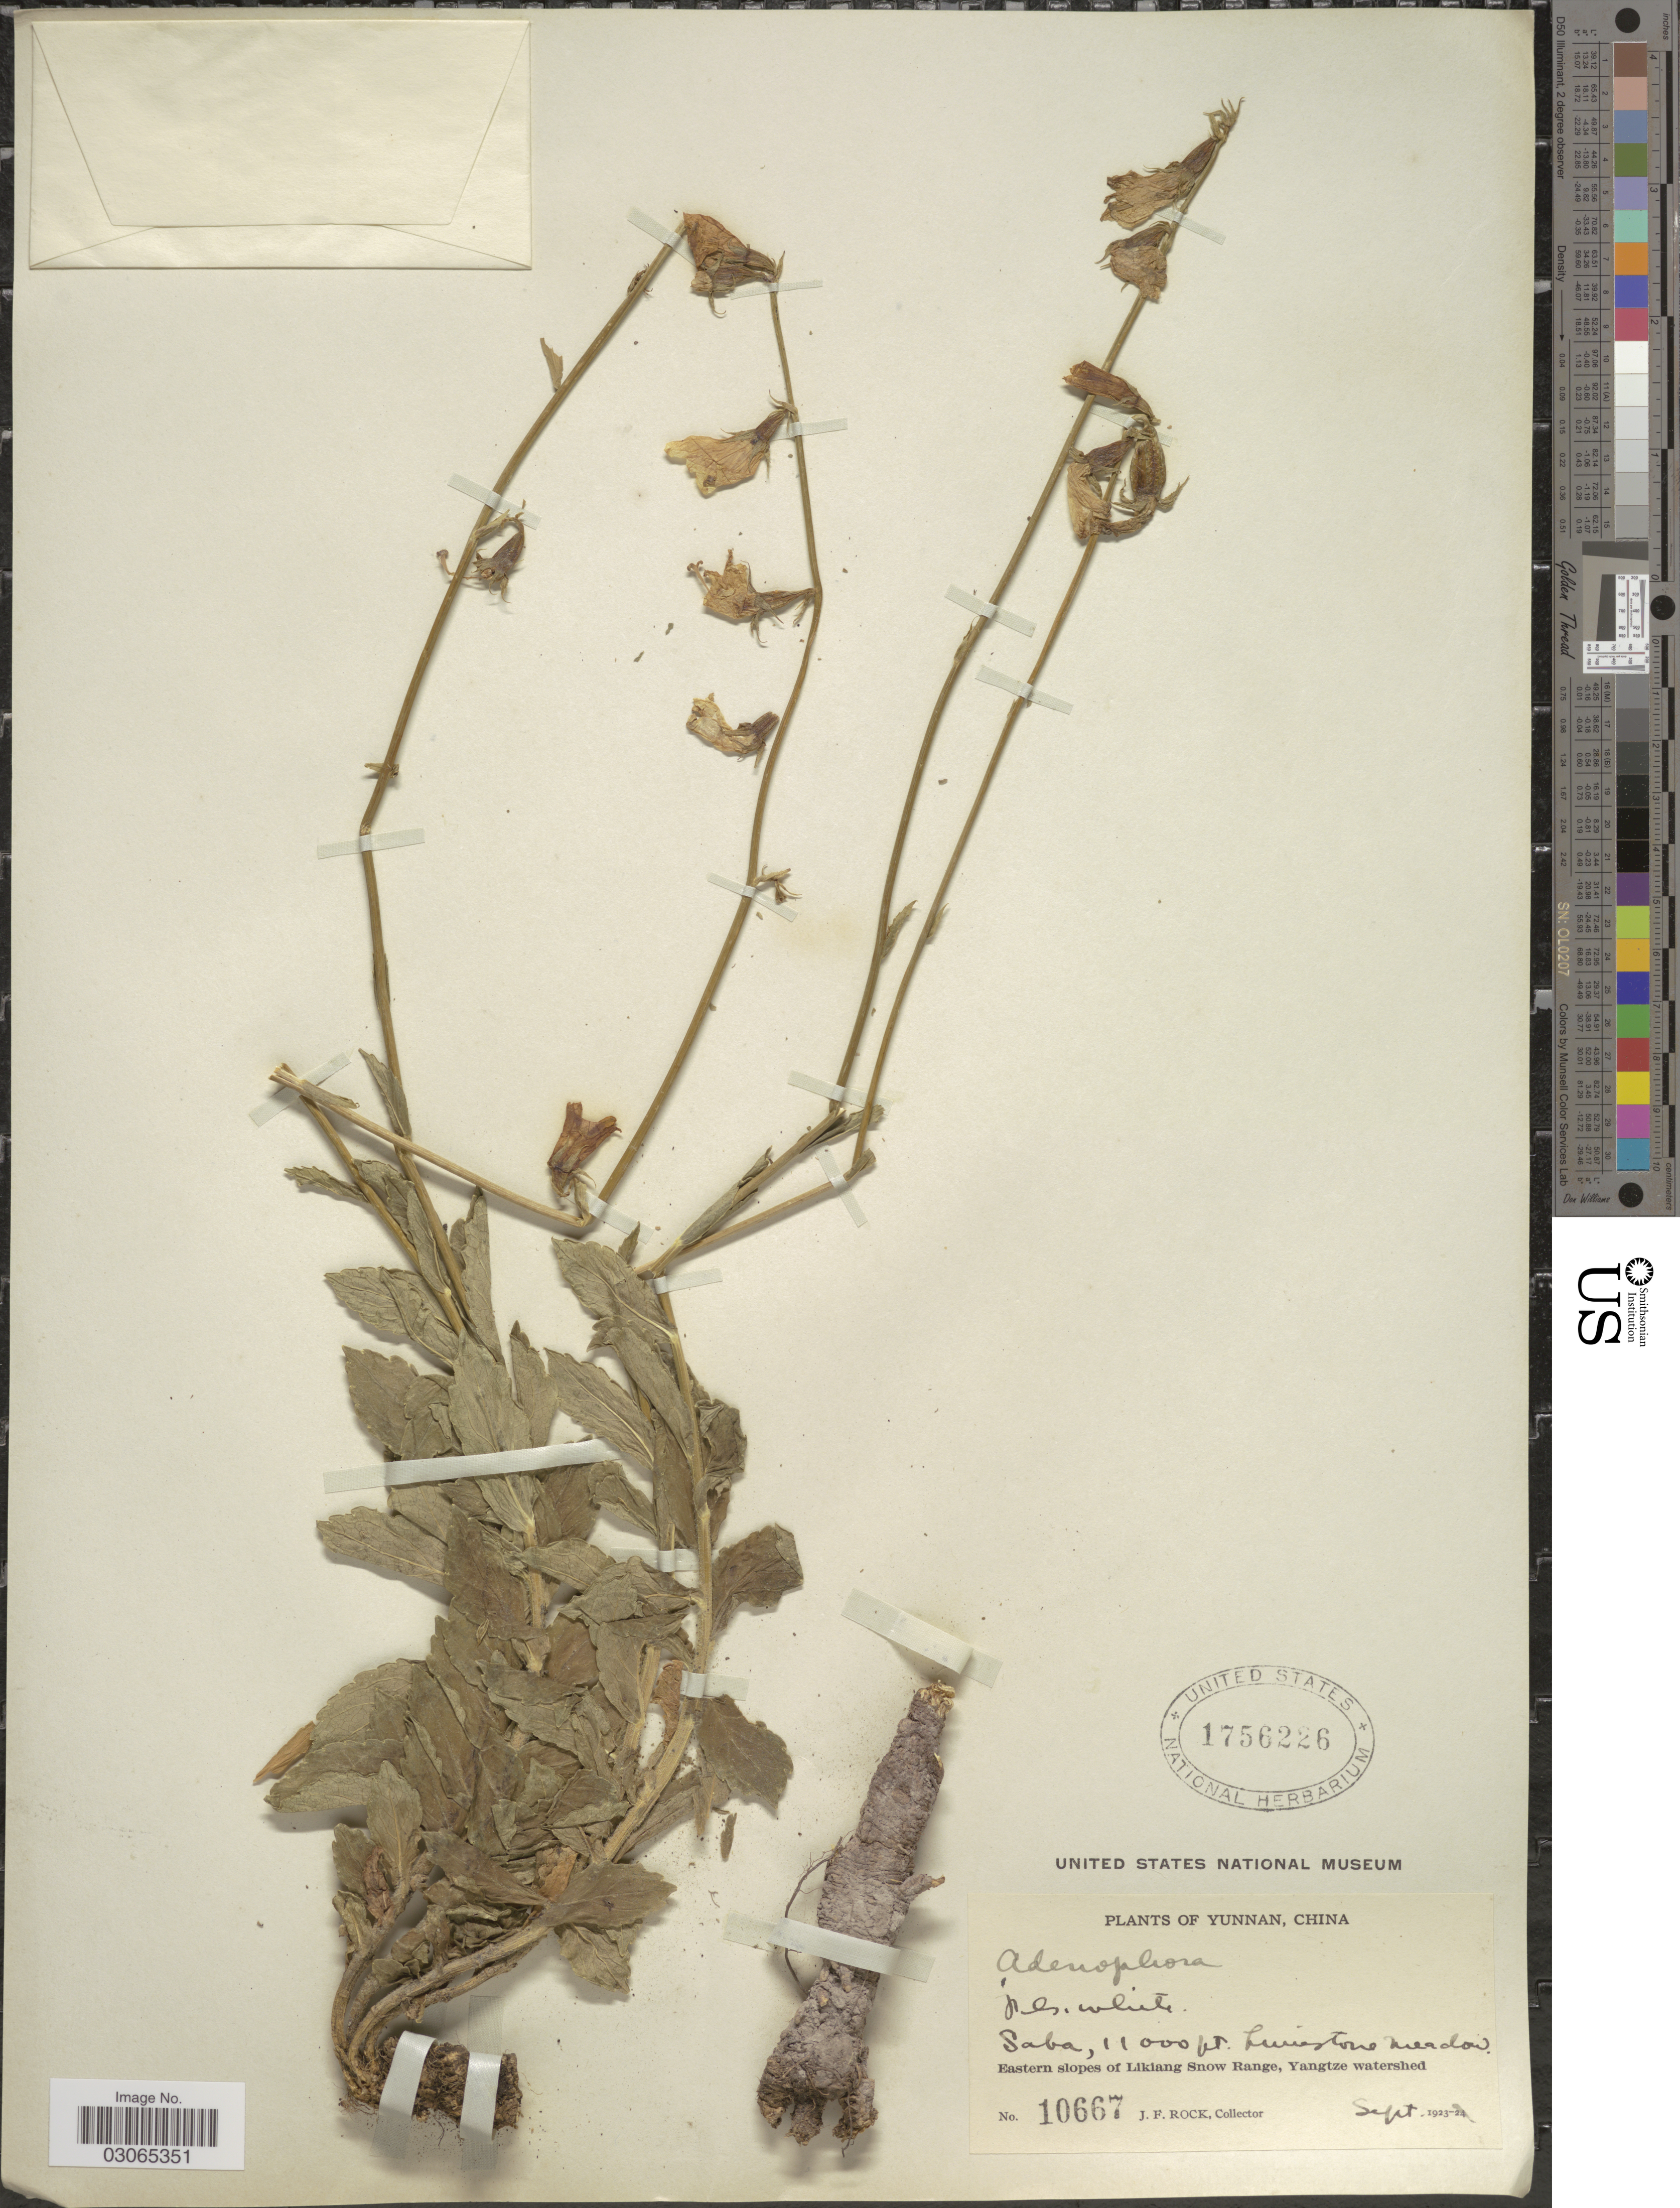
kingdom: Plantae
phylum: Tracheophyta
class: Magnoliopsida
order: Asterales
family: Campanulaceae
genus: Adenophora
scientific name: Adenophora sp.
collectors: J. Rock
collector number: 10667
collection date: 1923-09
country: China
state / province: Yunnan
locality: Saba. Eastern slopes of Likiang Snow Range, Yangtze watershed.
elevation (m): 3353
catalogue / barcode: US 1756226